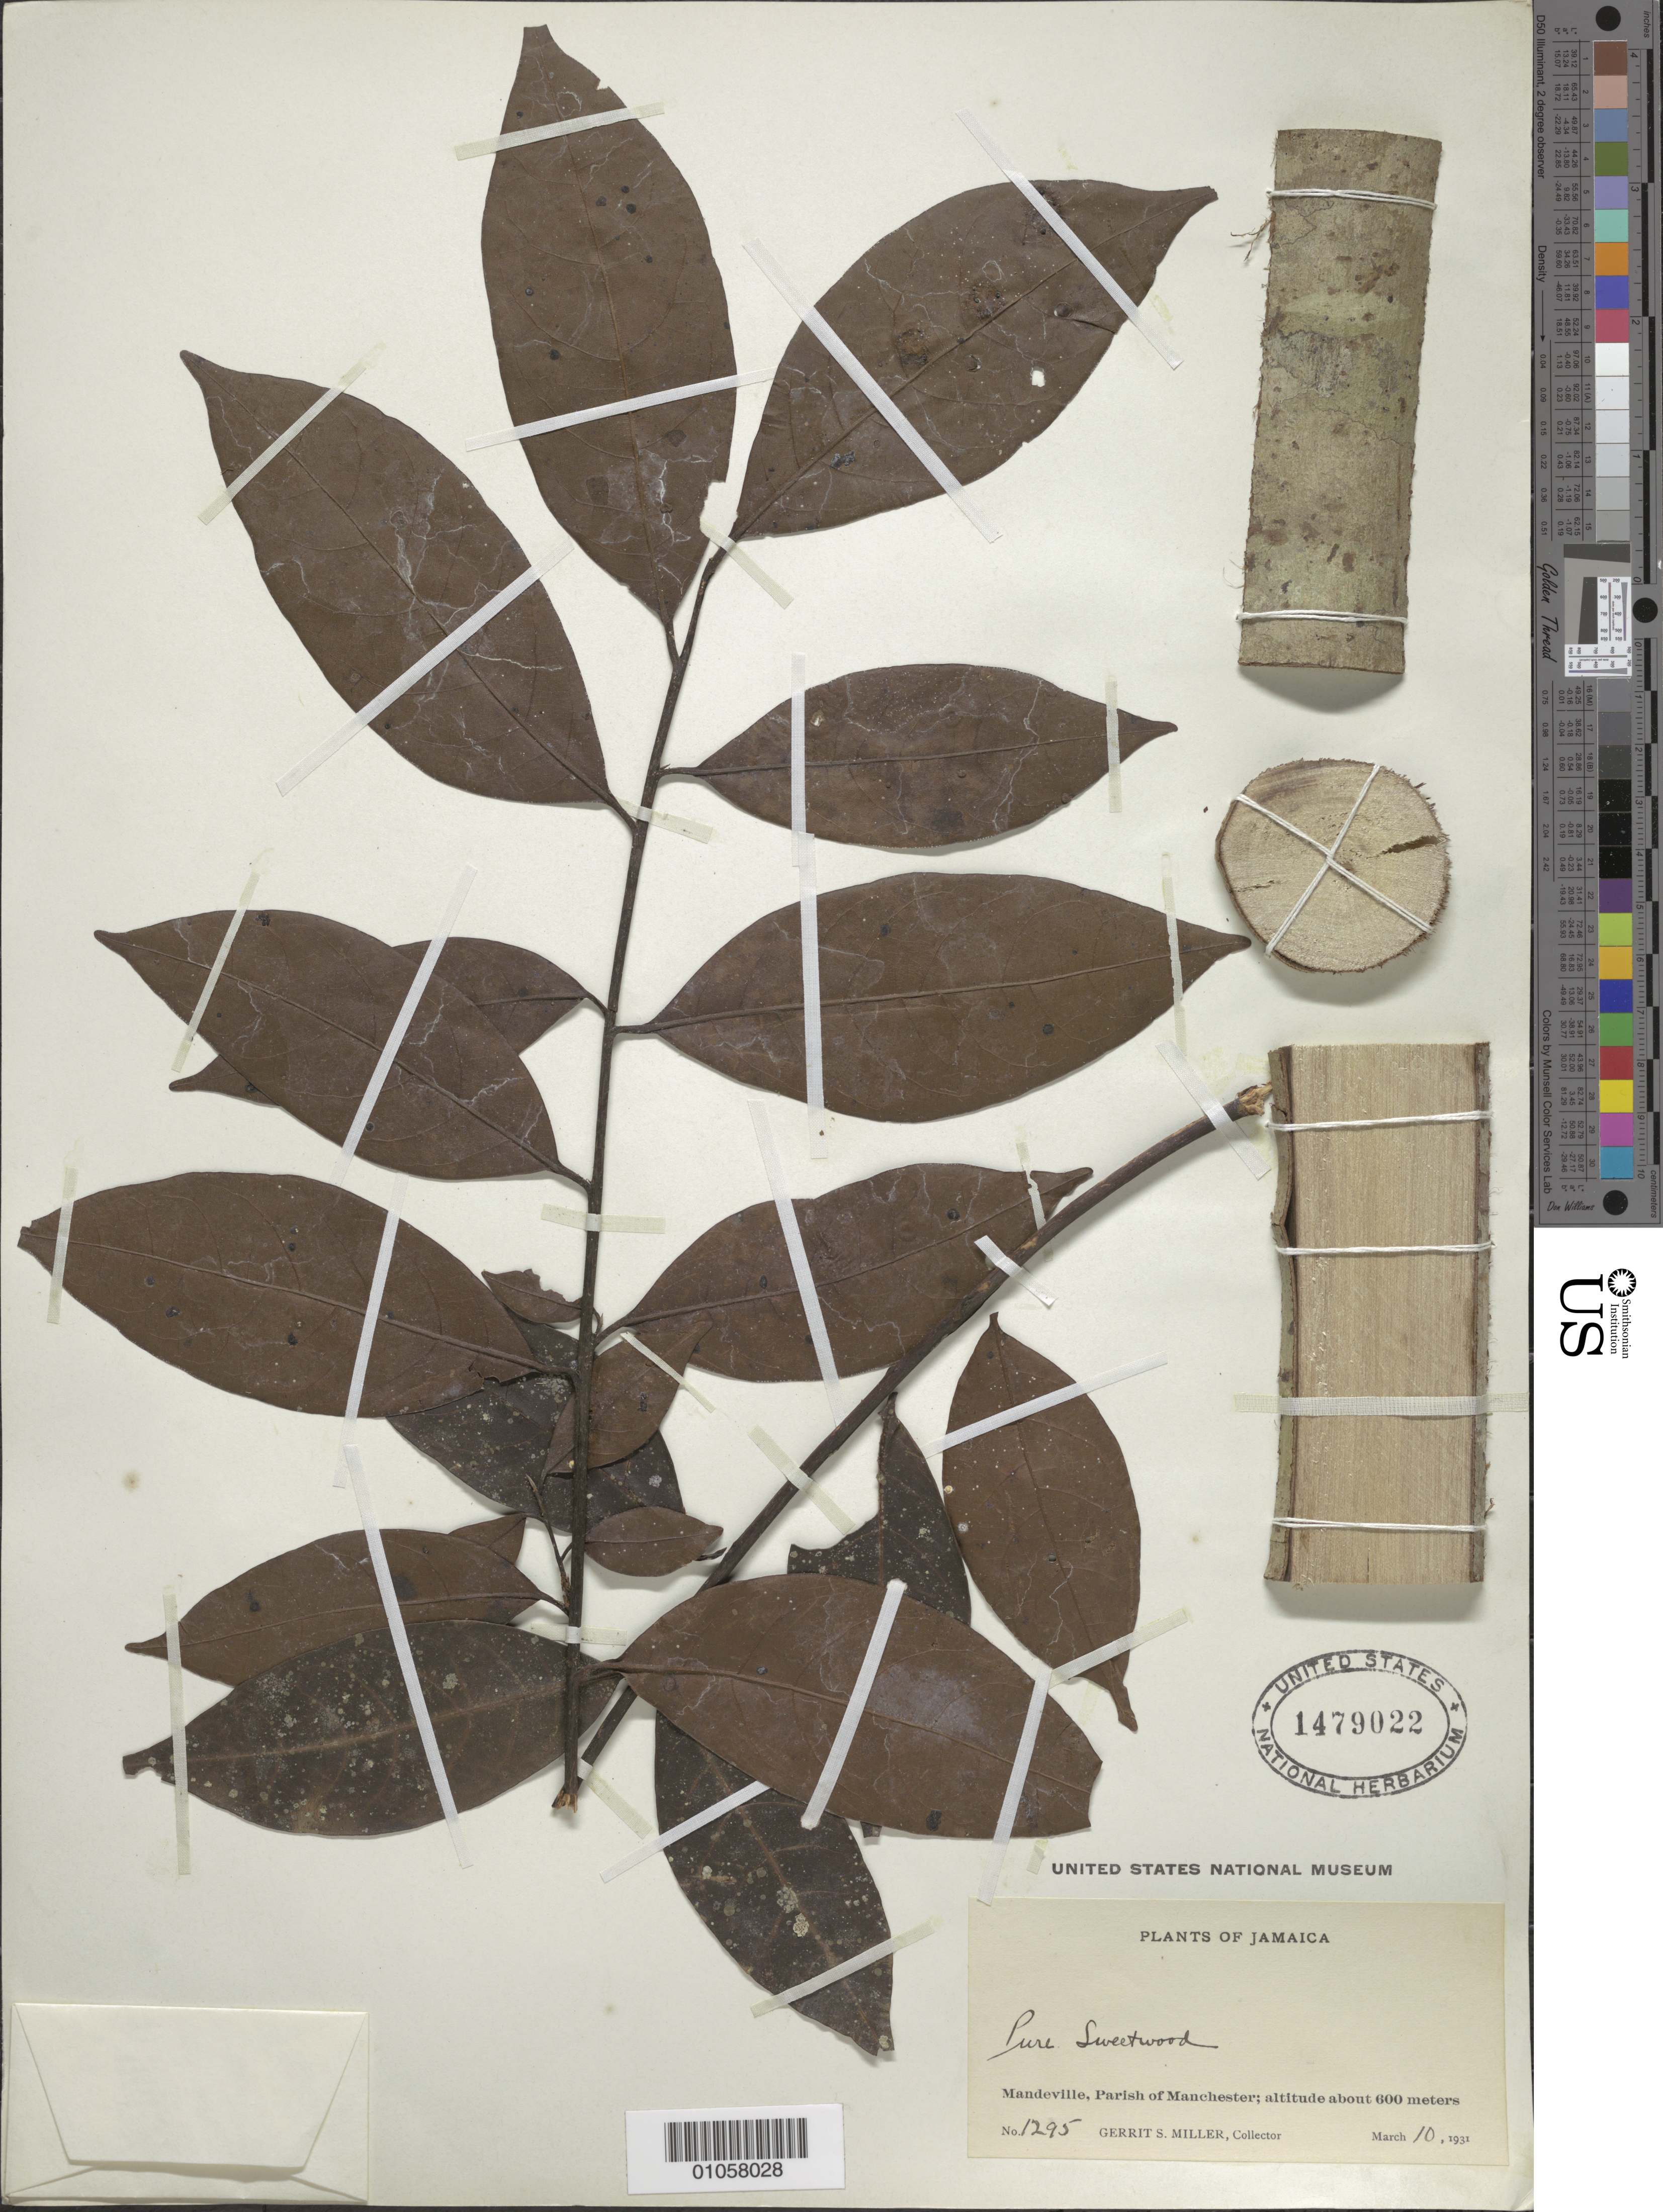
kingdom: Plantae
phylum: Tracheophyta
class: Magnoliopsida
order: Laurales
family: Lauraceae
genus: Nectandra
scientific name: Nectandra sp.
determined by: Acevedo-Rodriguez, P., (US), Smithsonian Institution - National Museum of Natural History (UNITED STATES)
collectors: G. S. Miller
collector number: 1295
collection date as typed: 10 Mar 1931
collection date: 1931-03-10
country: Jamaica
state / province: Manchester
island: Jamaica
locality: Mandeville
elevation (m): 600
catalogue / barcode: US 1479022